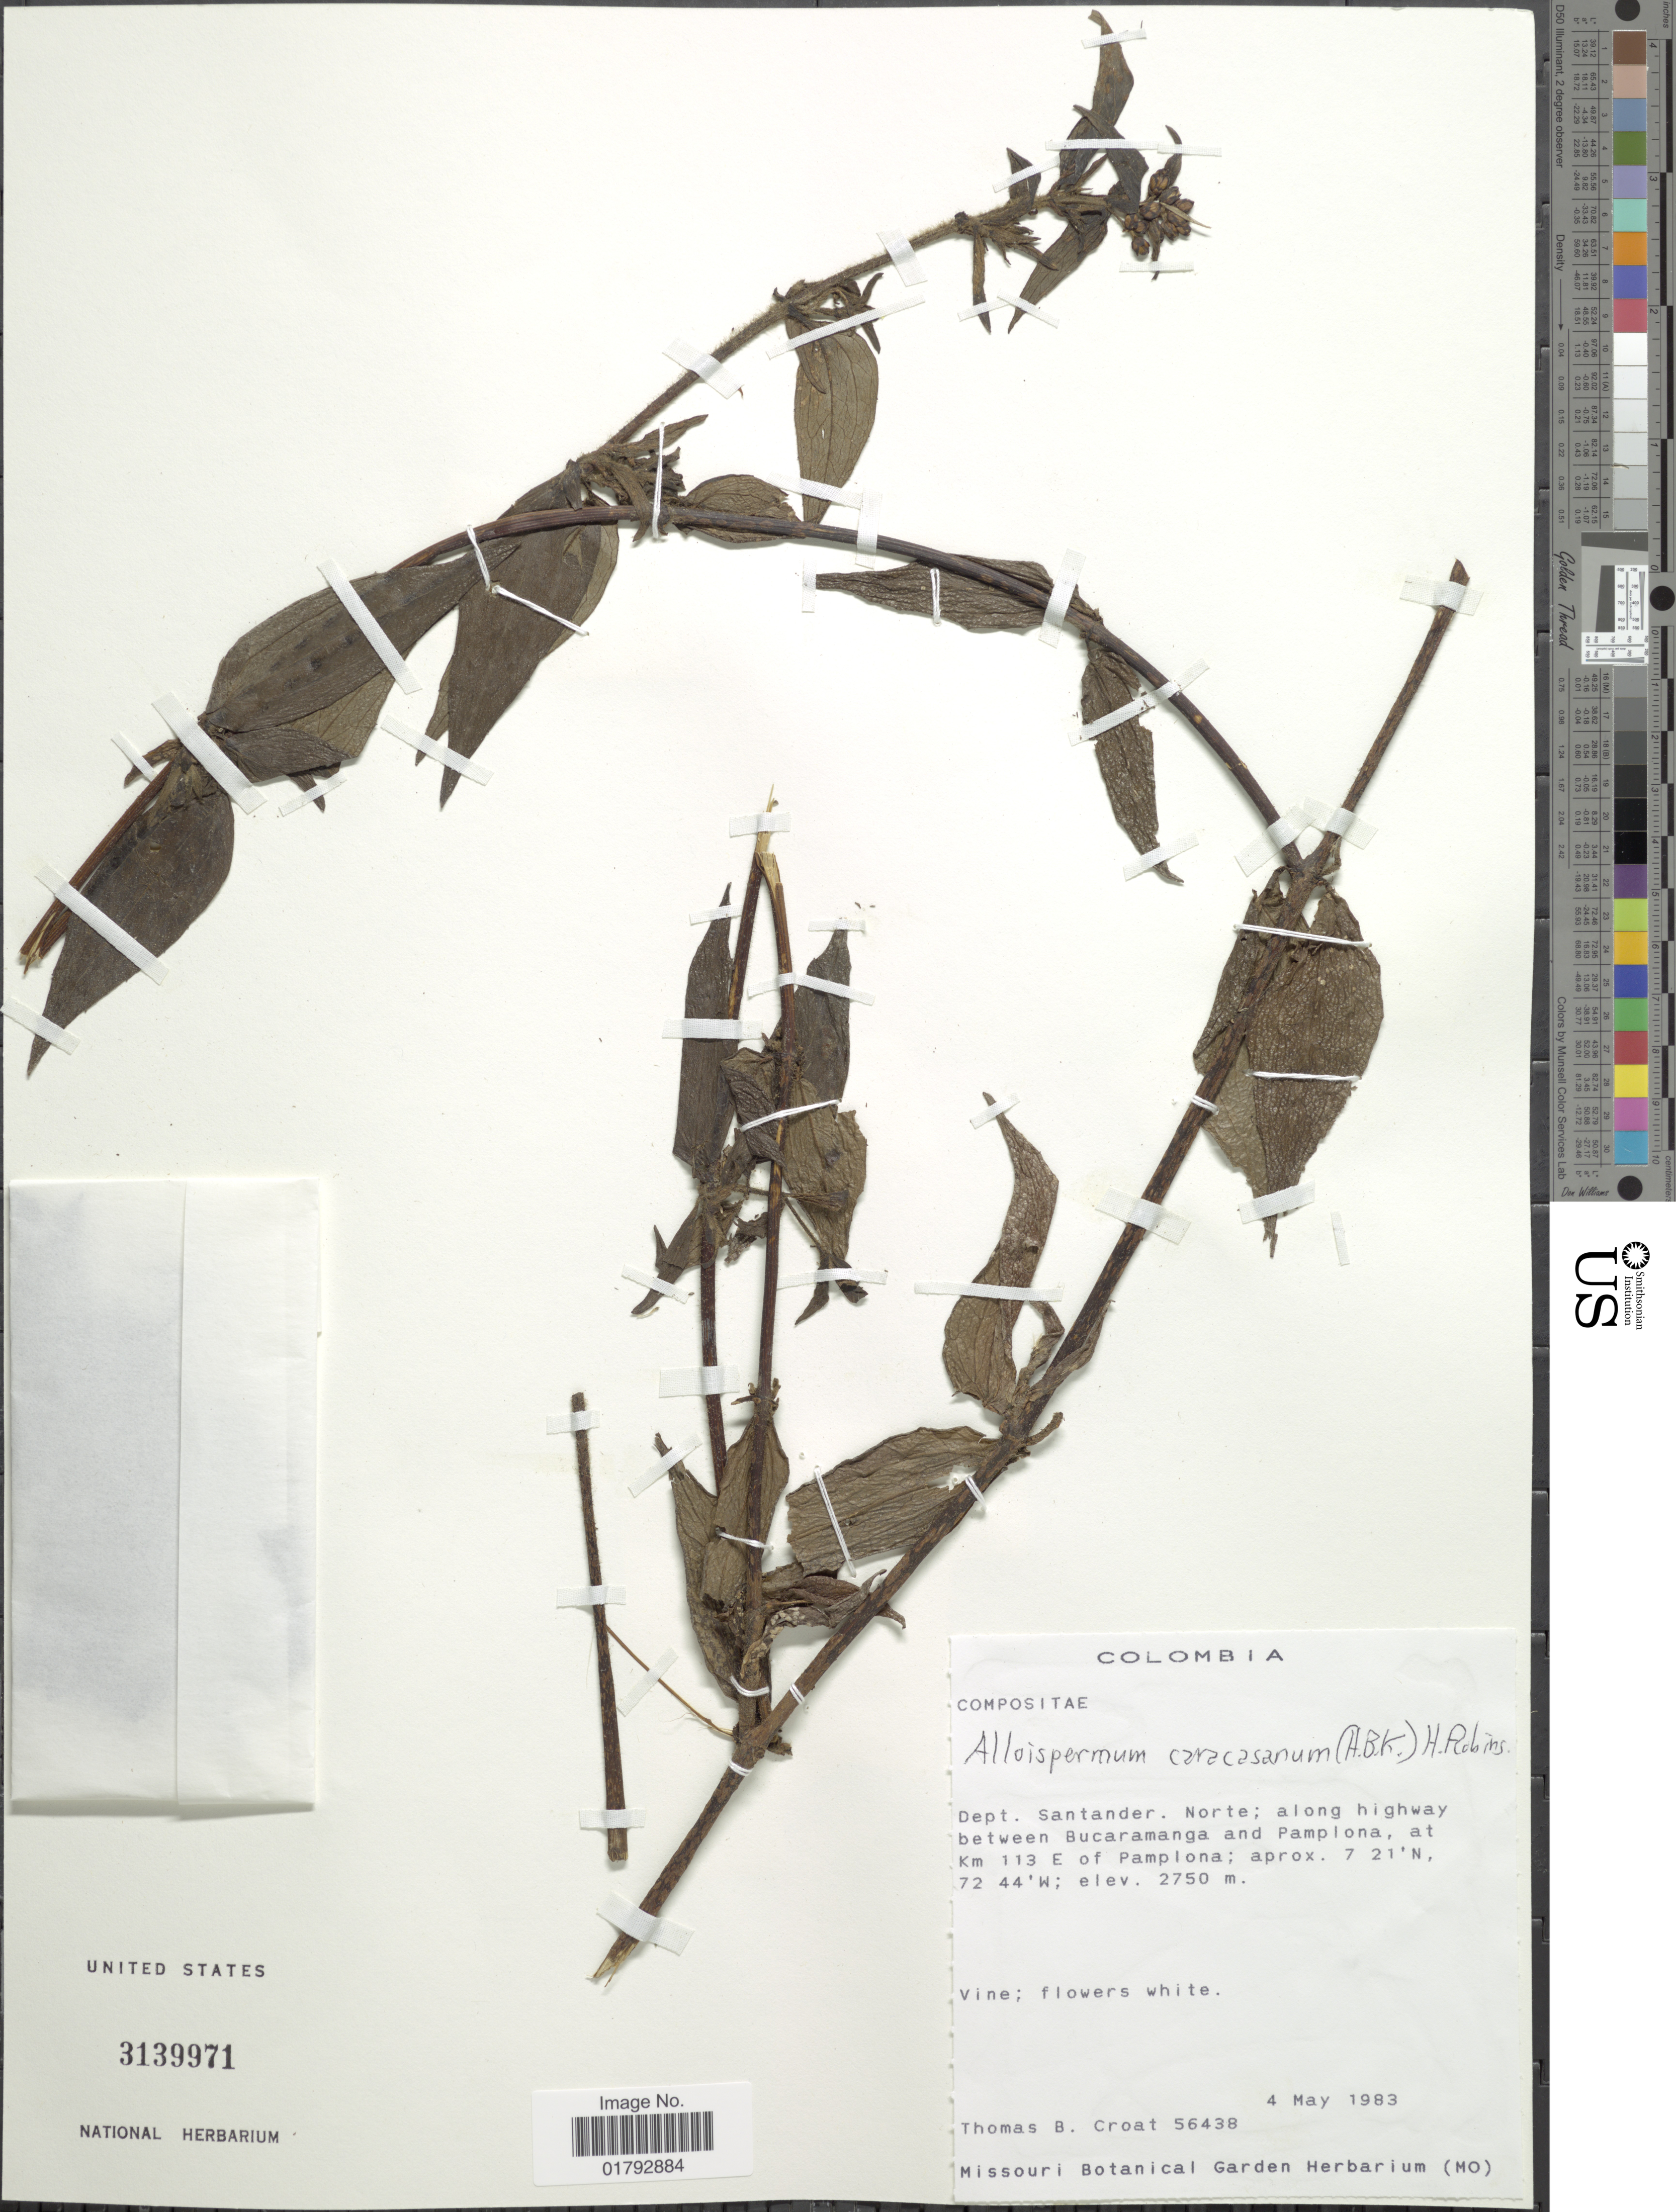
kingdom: Plantae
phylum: Tracheophyta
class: Magnoliopsida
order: Asterales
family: Asteraceae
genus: Alloispermum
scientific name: Alloispermum caracasanum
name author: (Kunth) H. Rob.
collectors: T. B. Croat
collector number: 56438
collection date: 1983-05-04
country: Colombia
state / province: Norte de Santander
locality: Dept. Santander. Norte: along highway between Bucaramanga and Pamplona, at Km 113 E of Pamplona.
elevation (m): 2750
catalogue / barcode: US 3139971